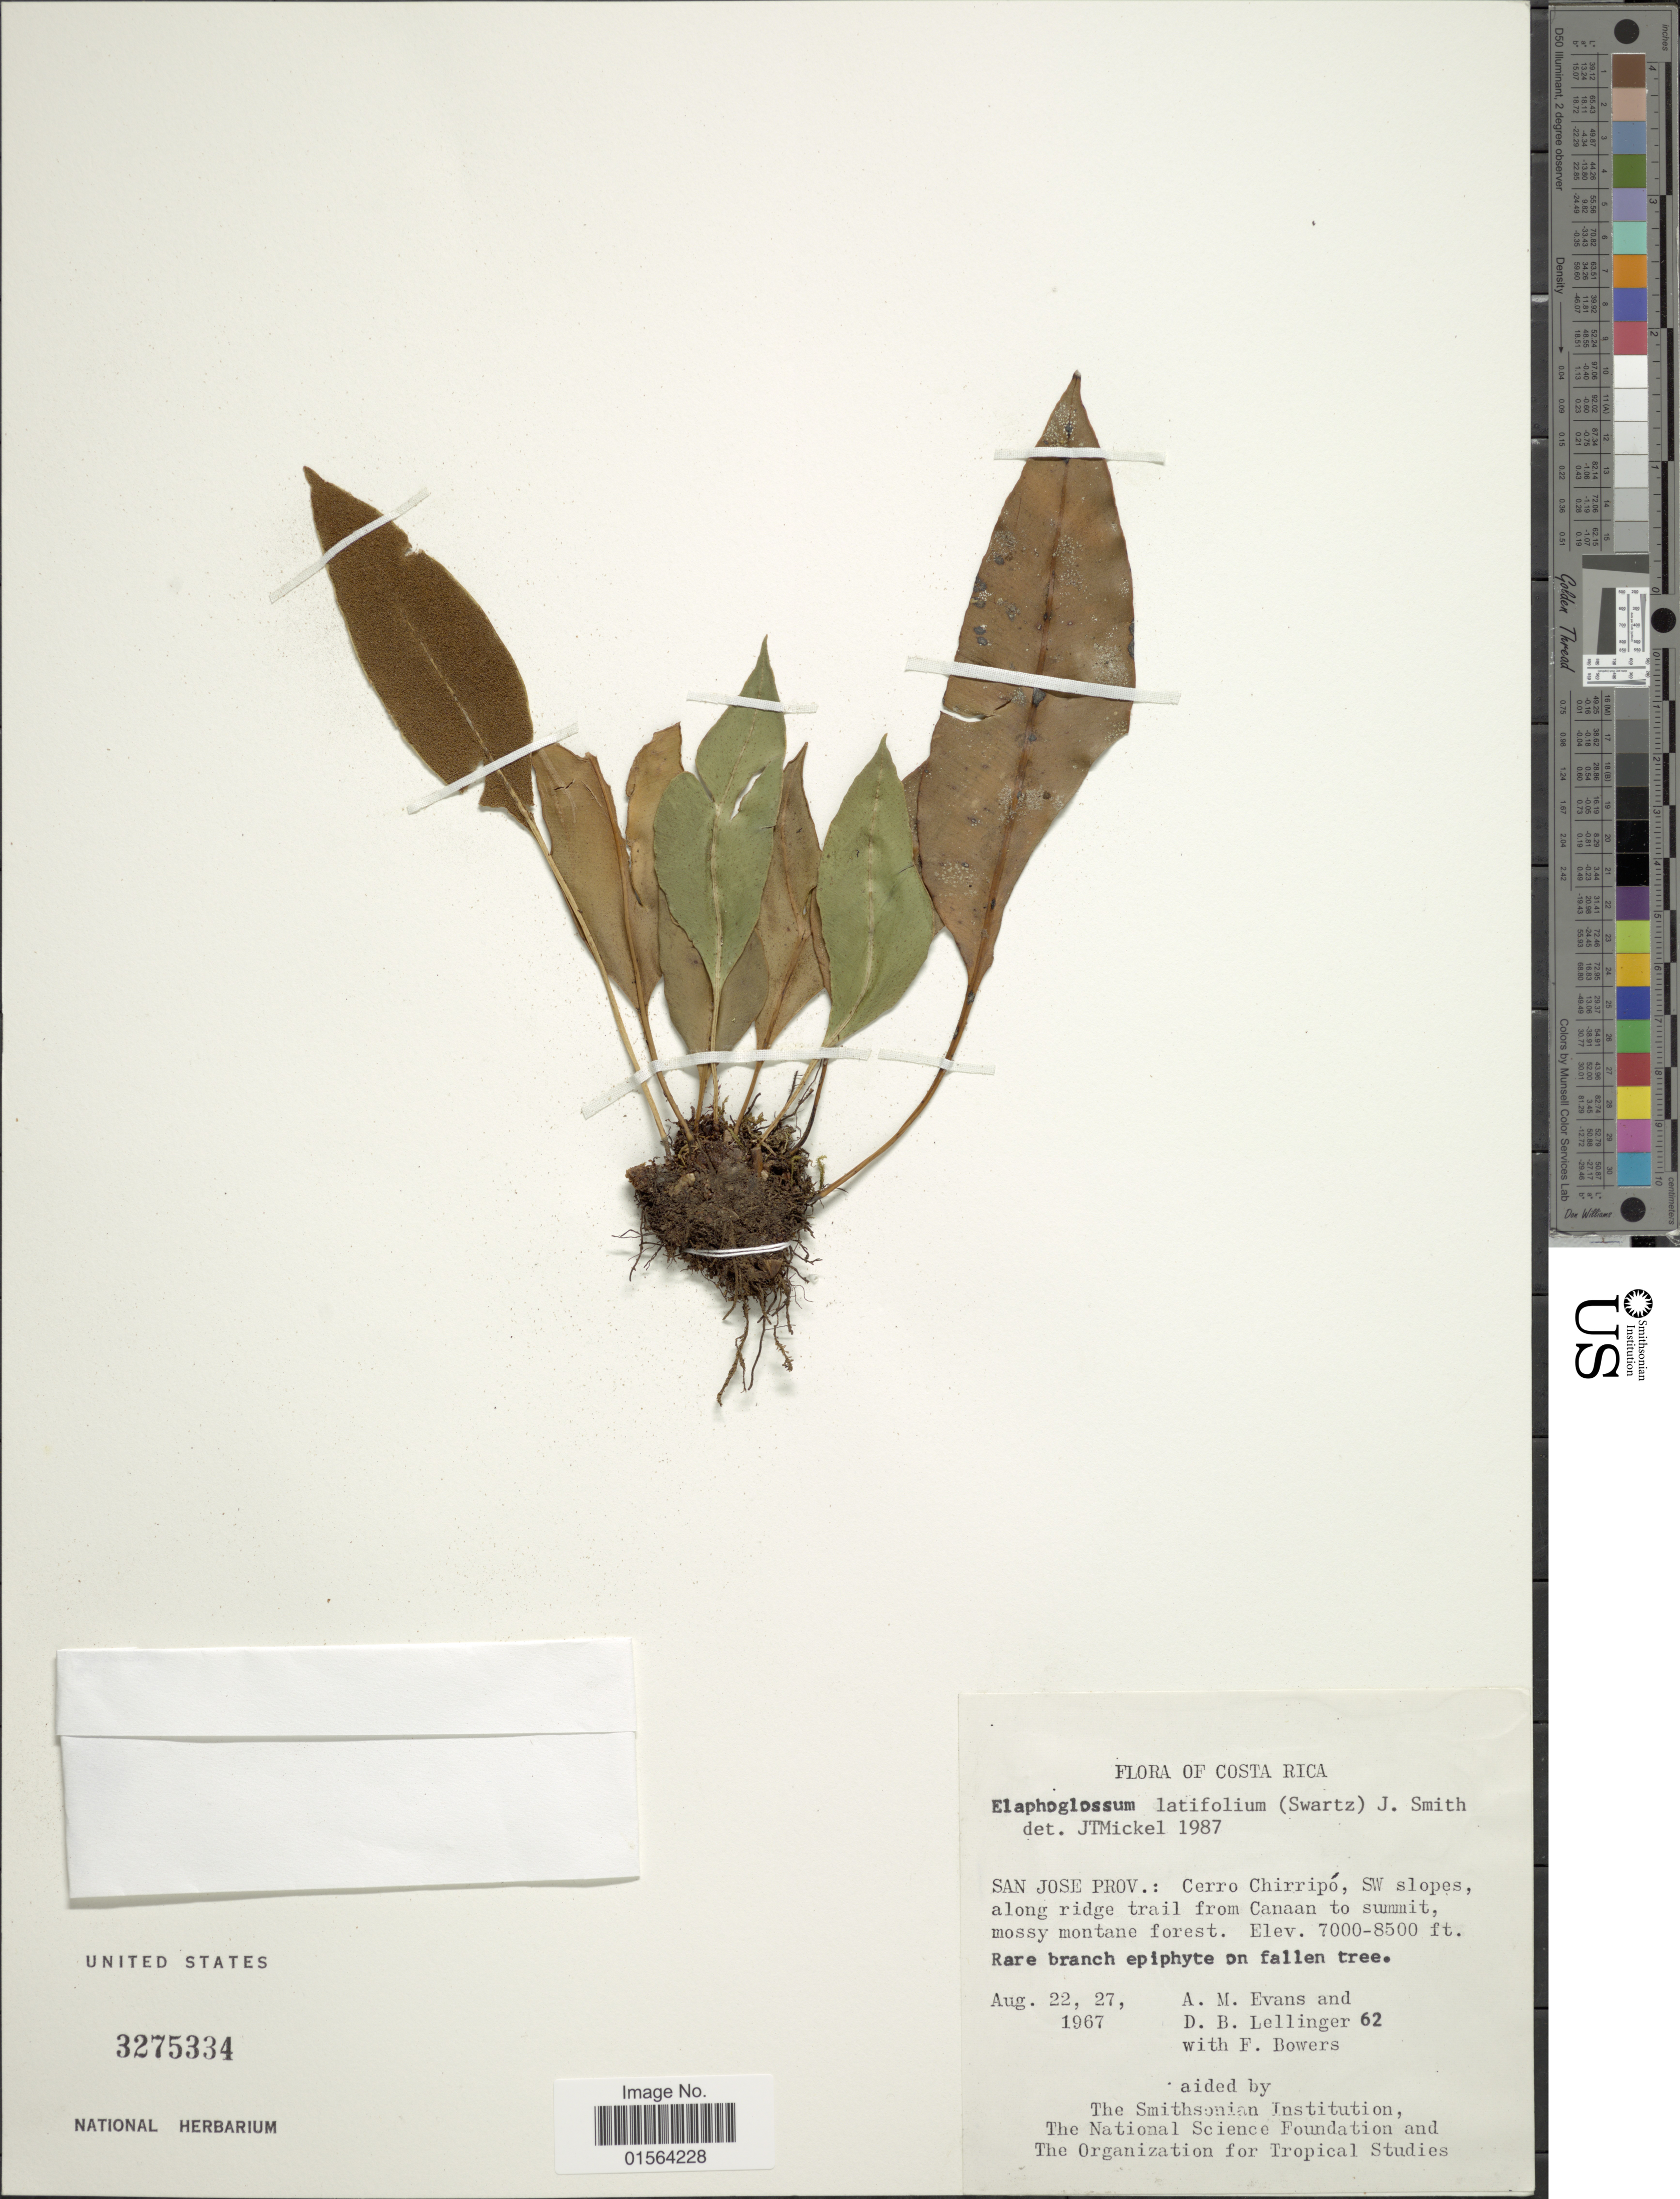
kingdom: Plantae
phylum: Tracheophyta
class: Polypodiopsida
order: Polypodiales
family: Dryopteridaceae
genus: Elaphoglossum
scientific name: Elaphoglossum latifolium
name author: (Sw.) J. Sm.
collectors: A. M. Evans, D. B. Lellinger & F. Bowers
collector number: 62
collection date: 1967-08-22/1967-08-27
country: Costa Rica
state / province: San José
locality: San Jose Prov.: Cerro Chirripo, SW slopes, along ridge trail from Canaan to summit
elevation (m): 2134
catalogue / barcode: US 3275334